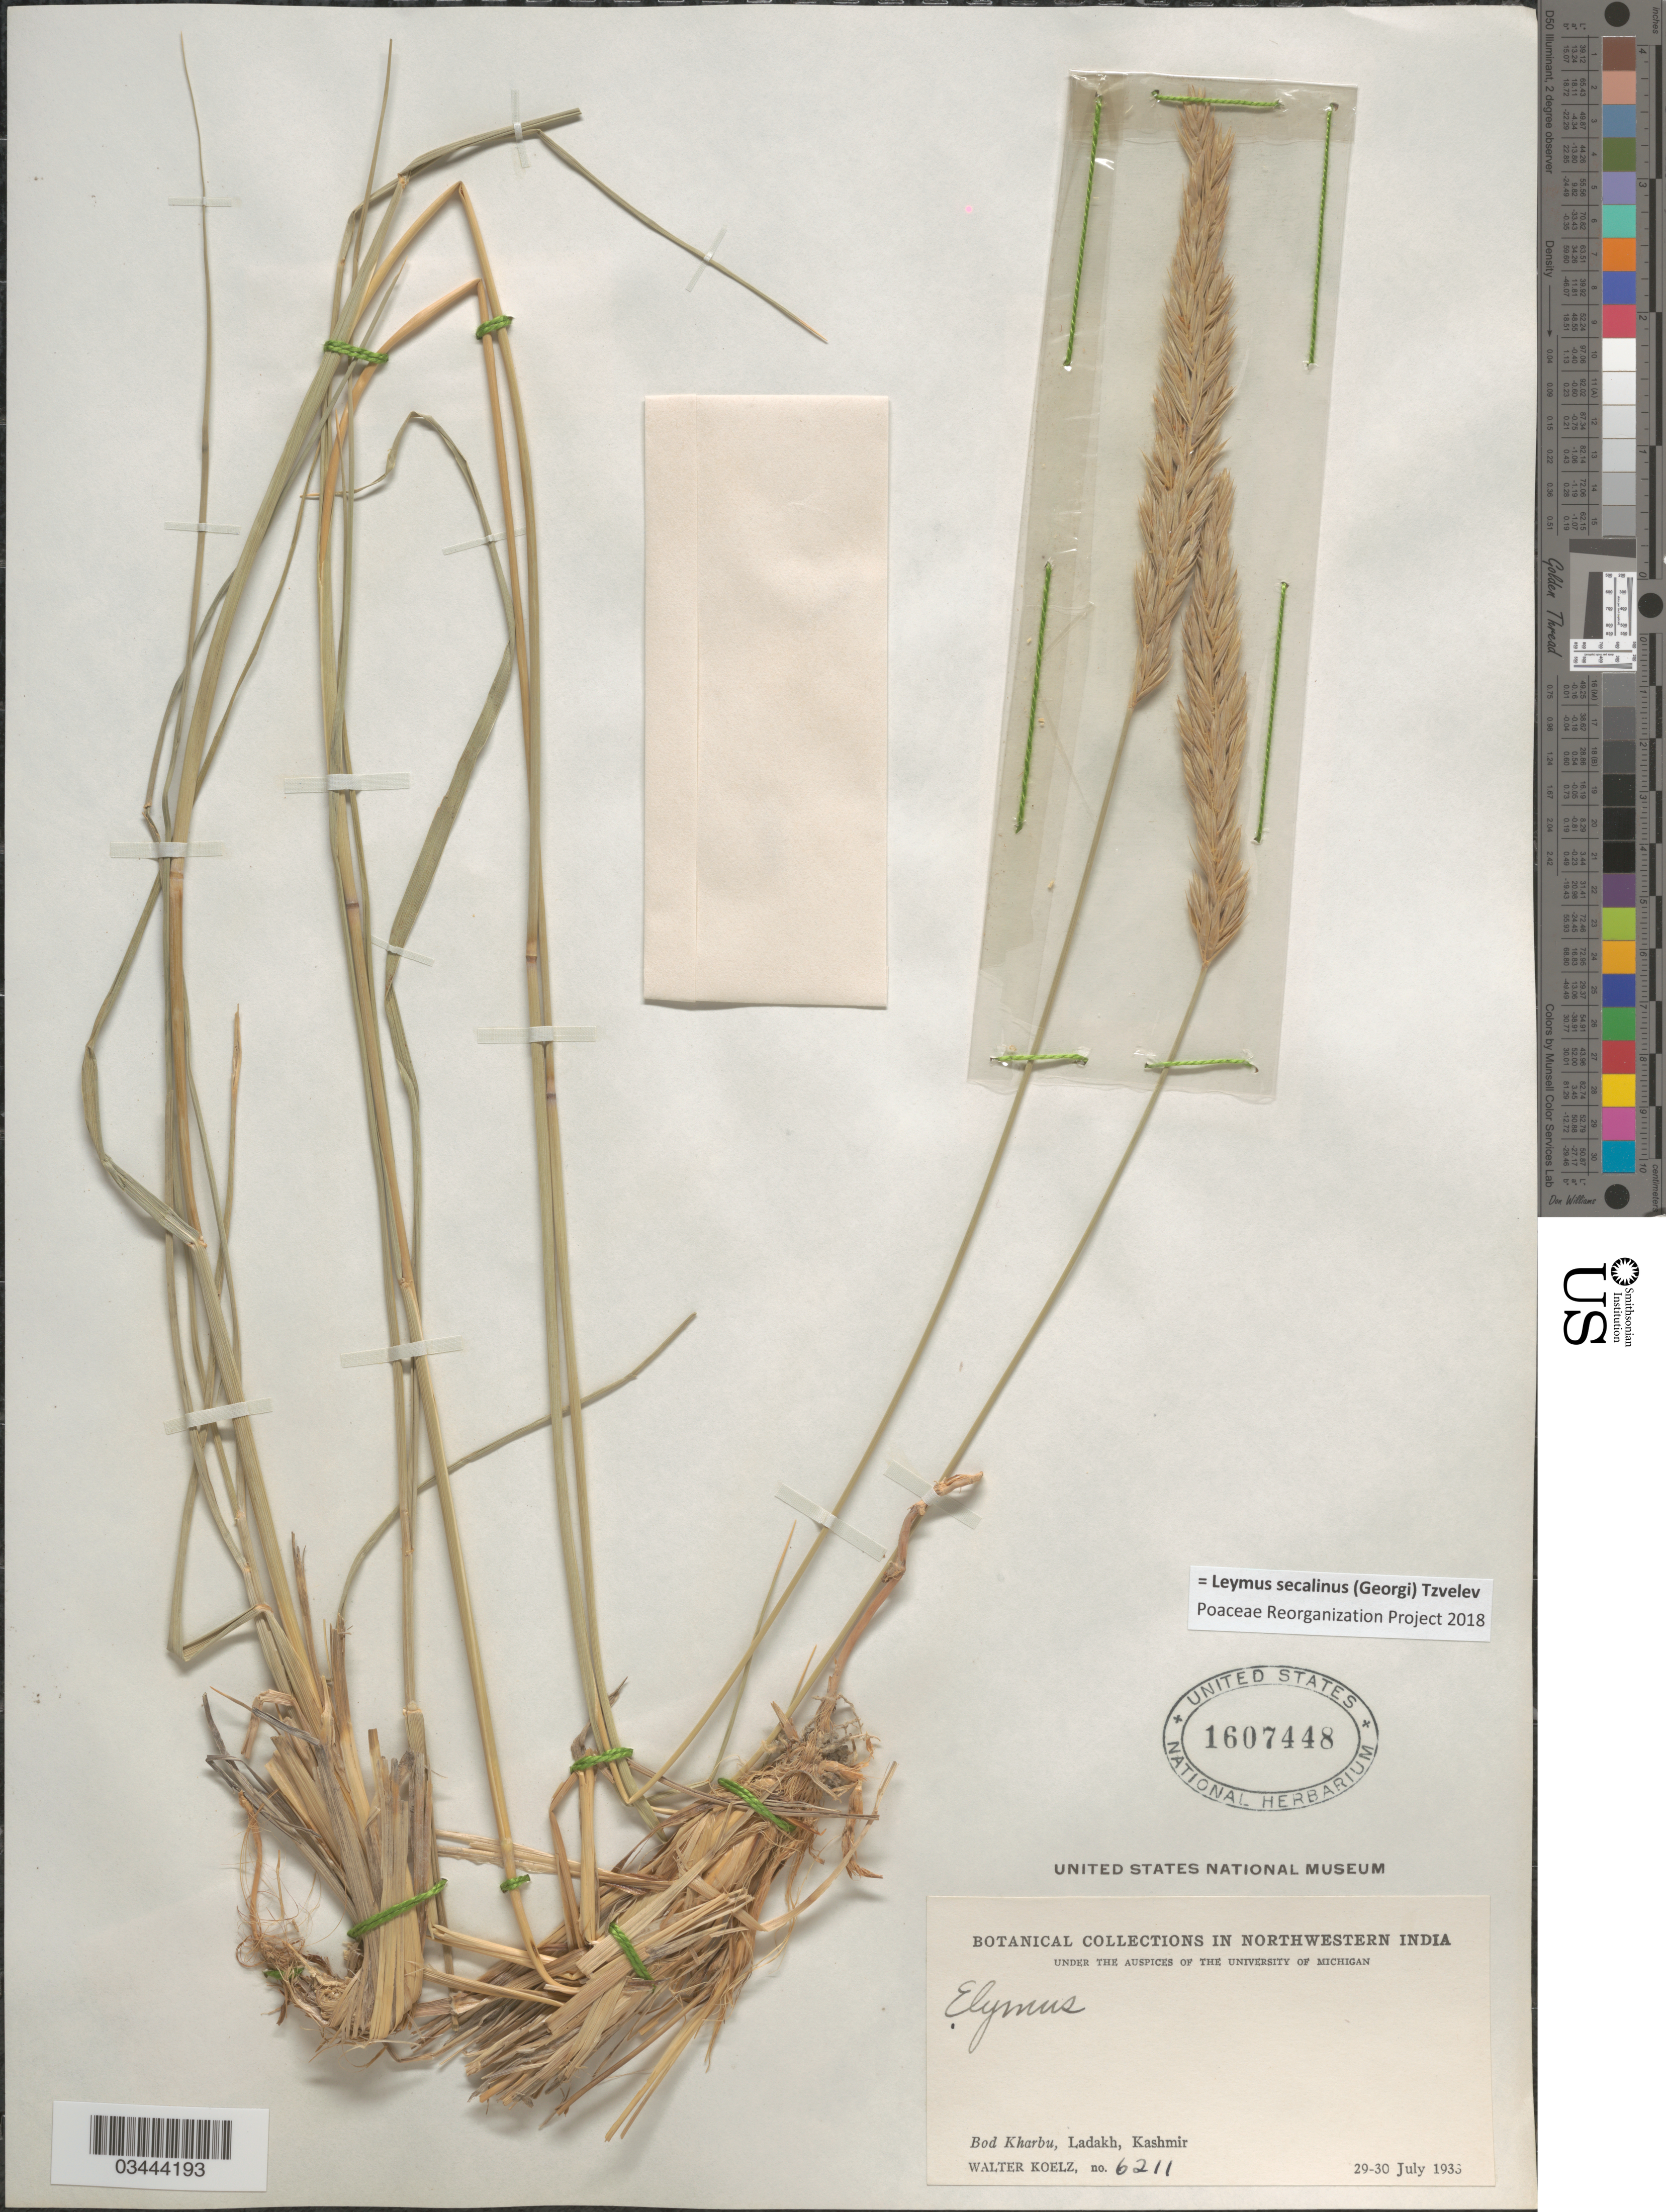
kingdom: Plantae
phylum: Tracheophyta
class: Liliopsida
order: Poales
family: Poaceae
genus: Leymus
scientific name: Leymus secalinus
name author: (Georgi) Tzvelev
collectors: W. N. Koelz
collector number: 6211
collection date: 1933-07-29/1933-07-30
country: India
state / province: Jammu and Kashmir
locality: In Northwestern India. Bod Kharbu, Ladakh.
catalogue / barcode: US 1607448